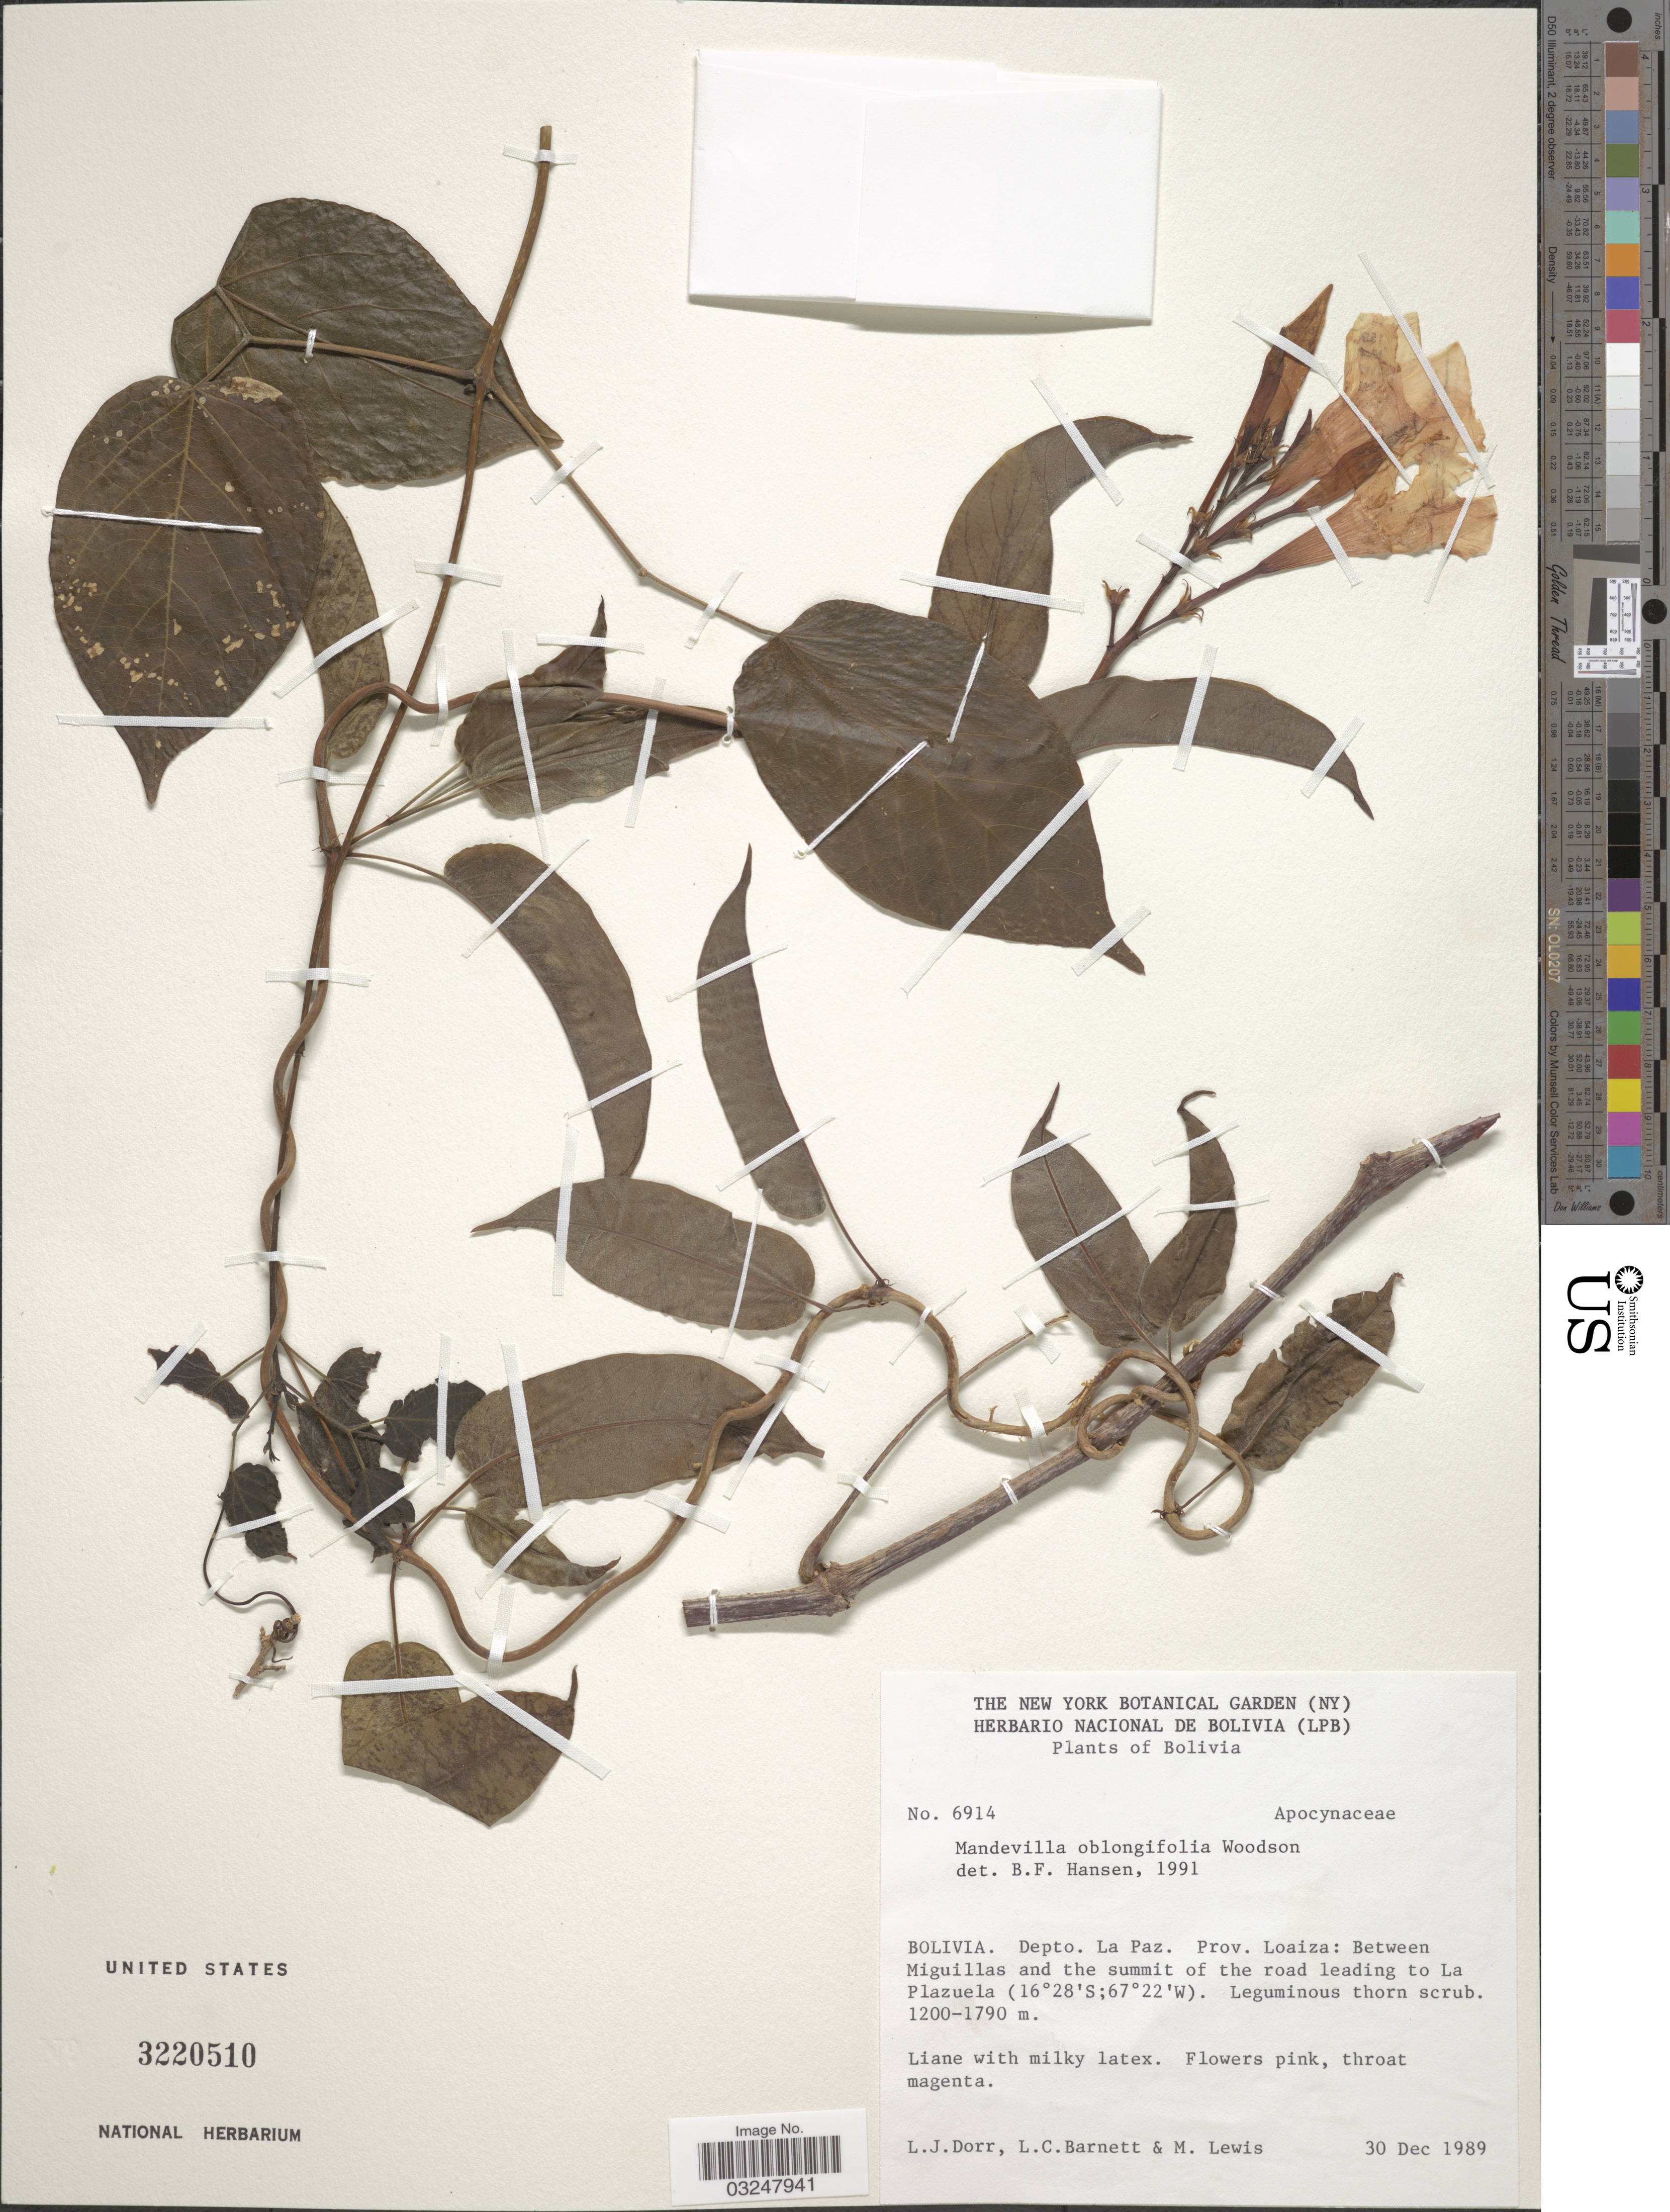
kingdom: Plantae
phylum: Tracheophyta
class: Magnoliopsida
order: Gentianales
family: Apocynaceae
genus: Mandevilla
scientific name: Mandevilla oblongifolia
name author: (Woodson) Woodson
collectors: L. J. Dorr, L. C. Barnett & M. Lewis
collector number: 6914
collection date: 1989-12-30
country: Bolivia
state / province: La Paz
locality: Depto. La Paz, Prov. Loaiza: Between Miguillas and the summit of the road leading to La Plazuela.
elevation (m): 1200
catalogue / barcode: US 3220510